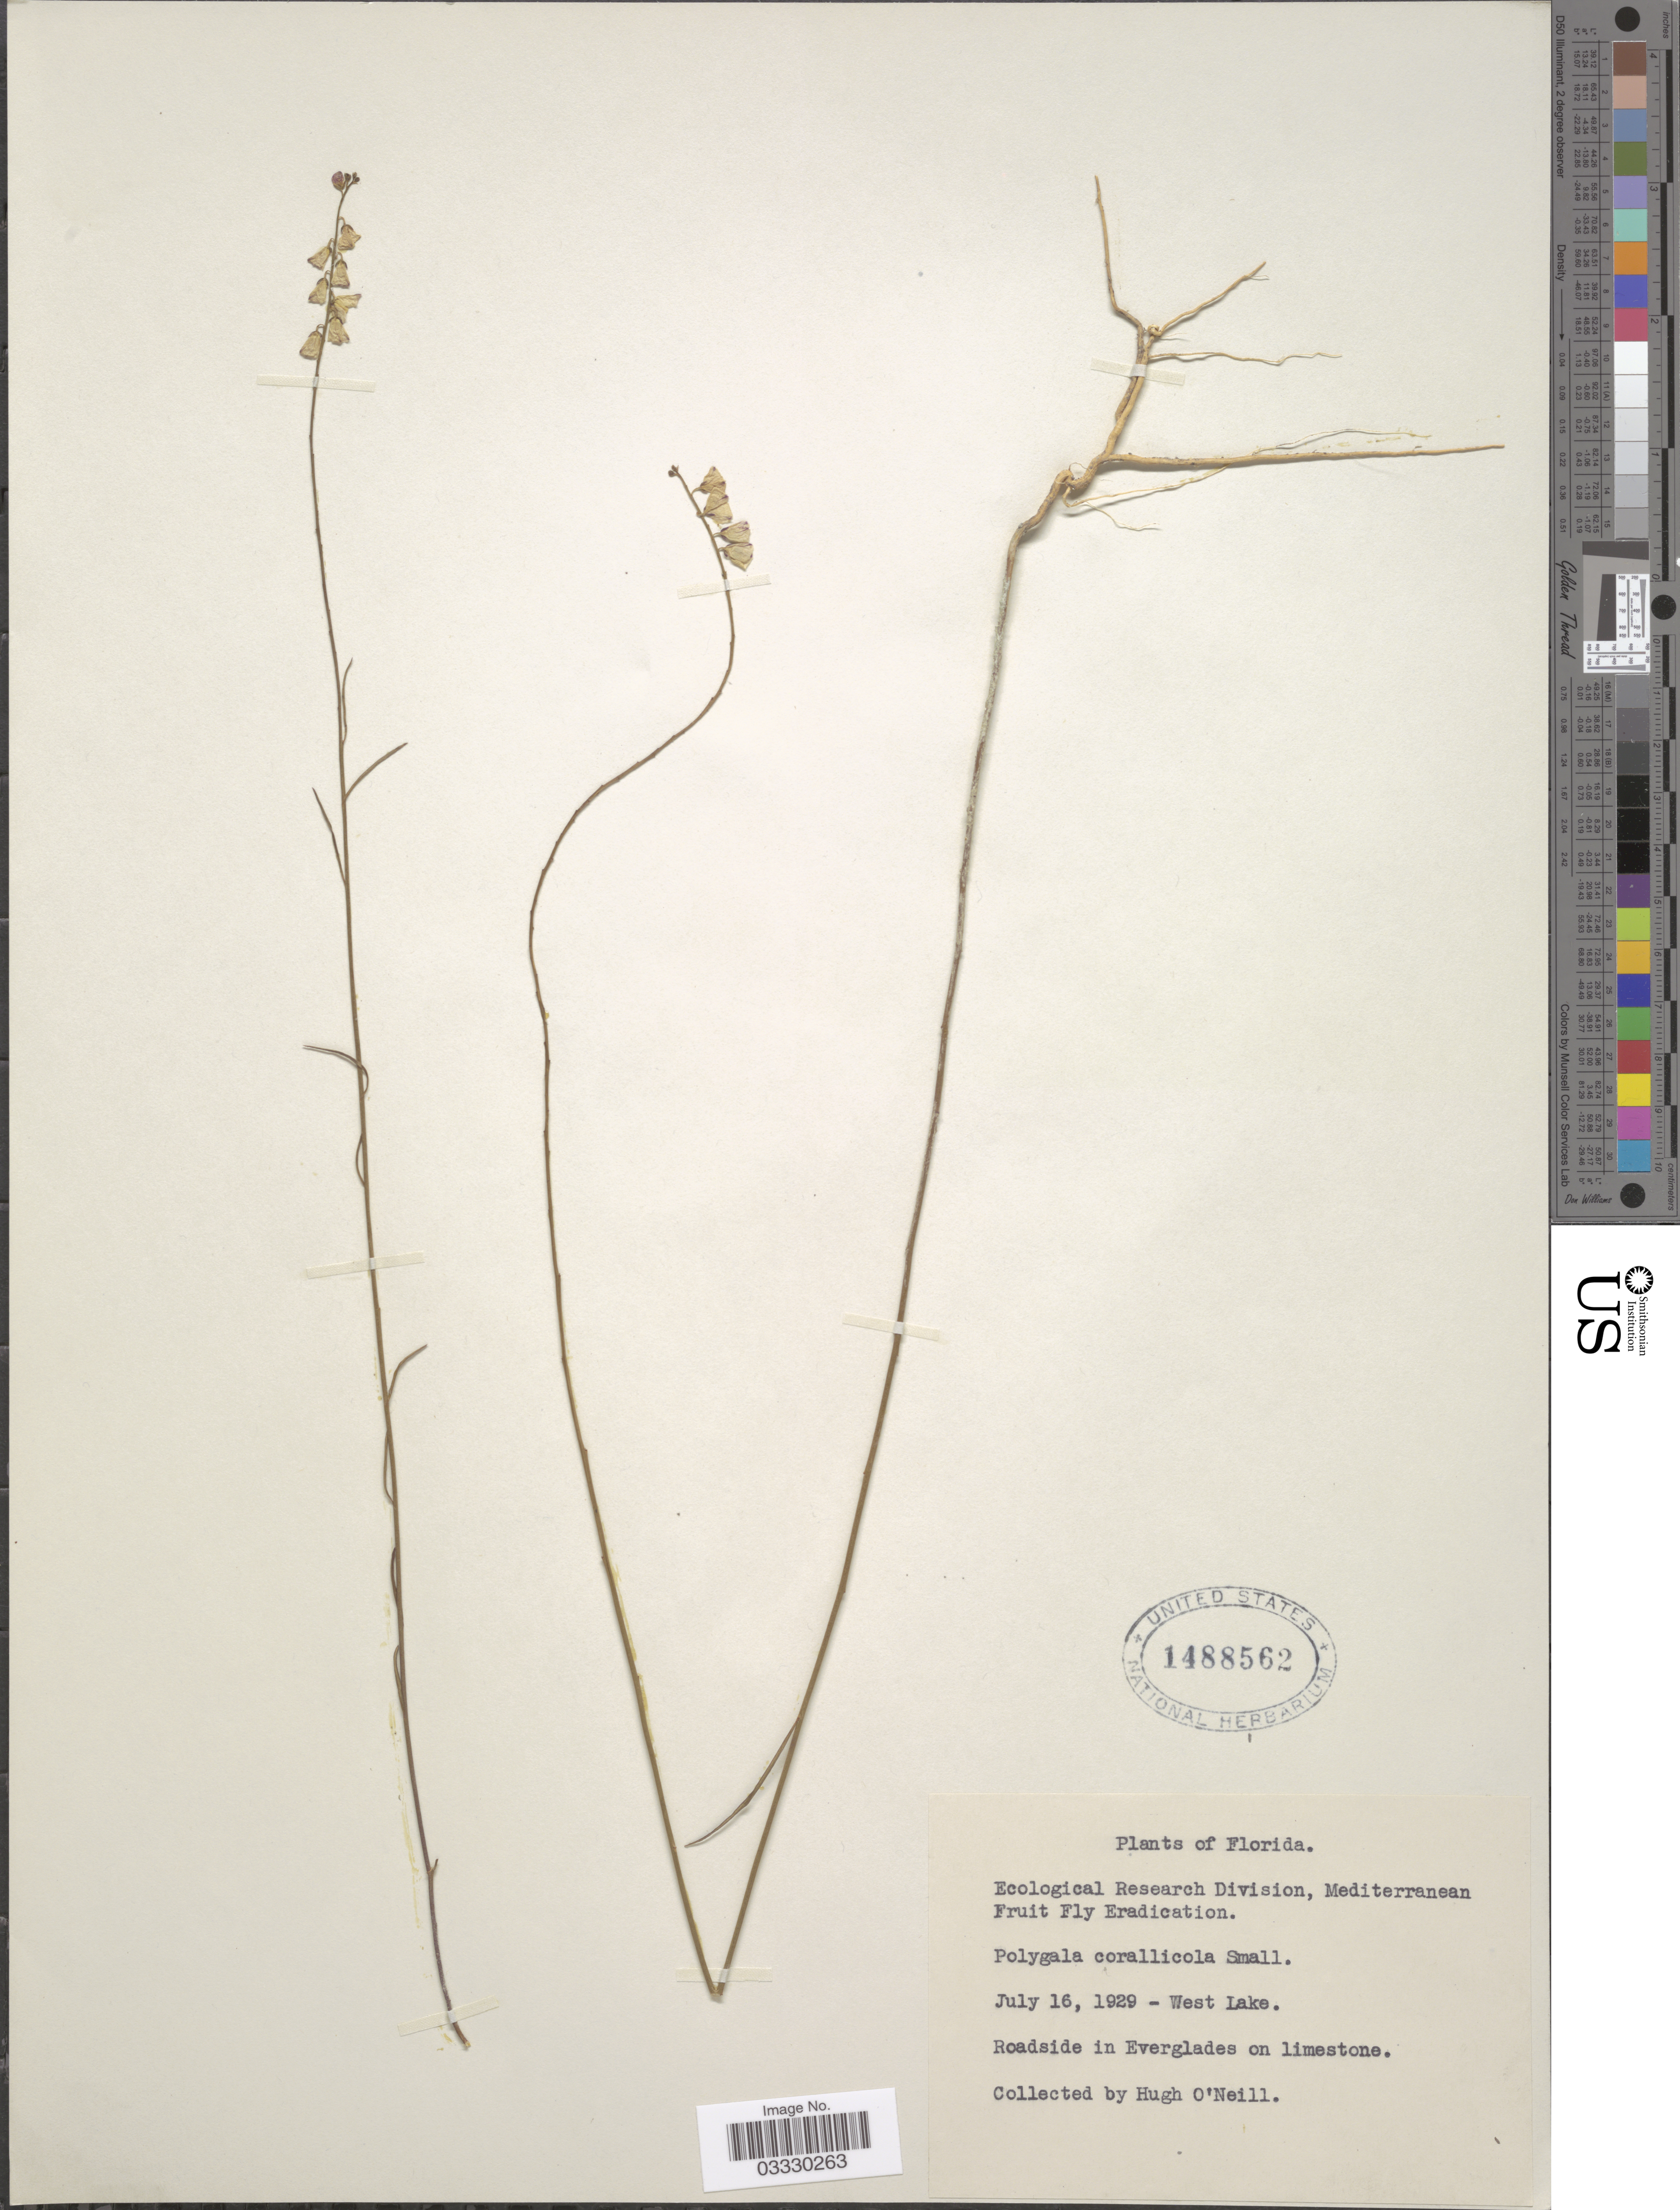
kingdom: Plantae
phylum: Tracheophyta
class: Magnoliopsida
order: Fabales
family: Polygalaceae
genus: Polygala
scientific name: Polygala corallicola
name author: Small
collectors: H. O'Neill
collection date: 1929-07-16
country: United States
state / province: Florida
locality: West Lake.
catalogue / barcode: US 1488562